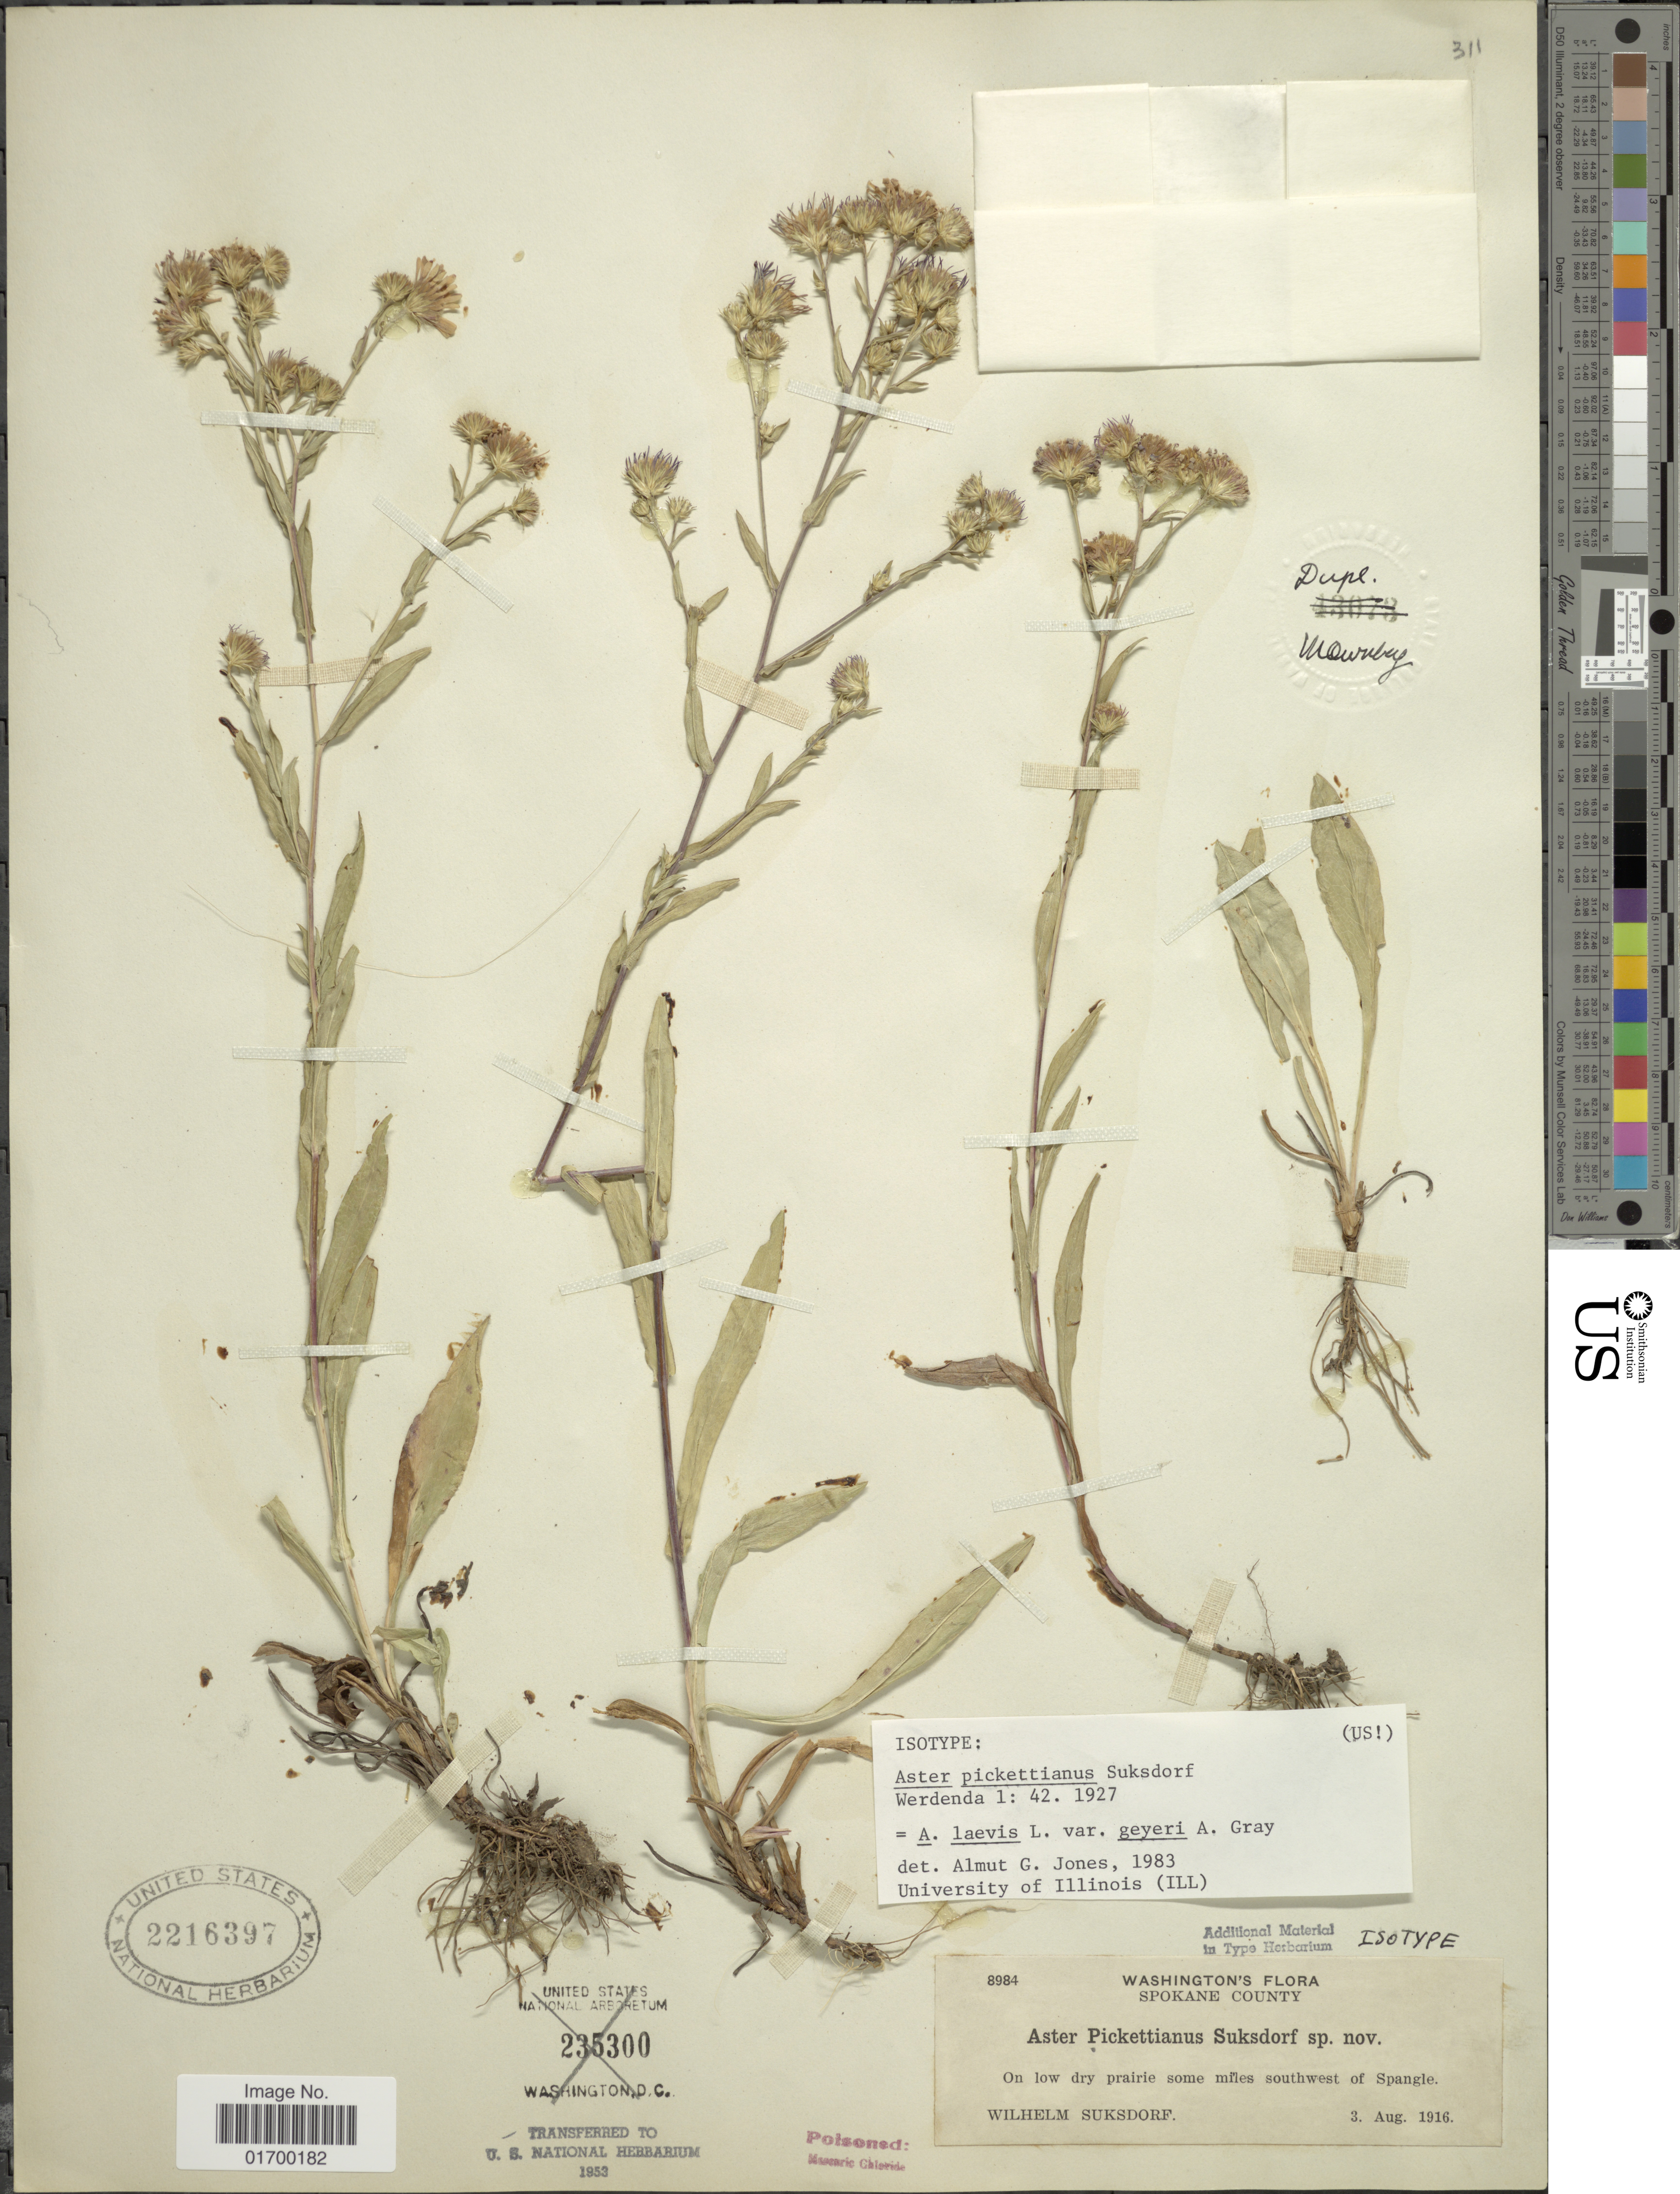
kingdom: Plantae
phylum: Tracheophyta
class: Magnoliopsida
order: Asterales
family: Asteraceae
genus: Symphyotrichum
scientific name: Symphyotrichum laeve var. geyeri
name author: (A. Gray) G.L. Nesom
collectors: W. N. Suksdorf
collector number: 8984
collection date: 1916-08-03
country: United States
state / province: Washington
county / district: Spokane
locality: Spokane County, on low dry prairie some miles southwest of Spangle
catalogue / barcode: US 2216397